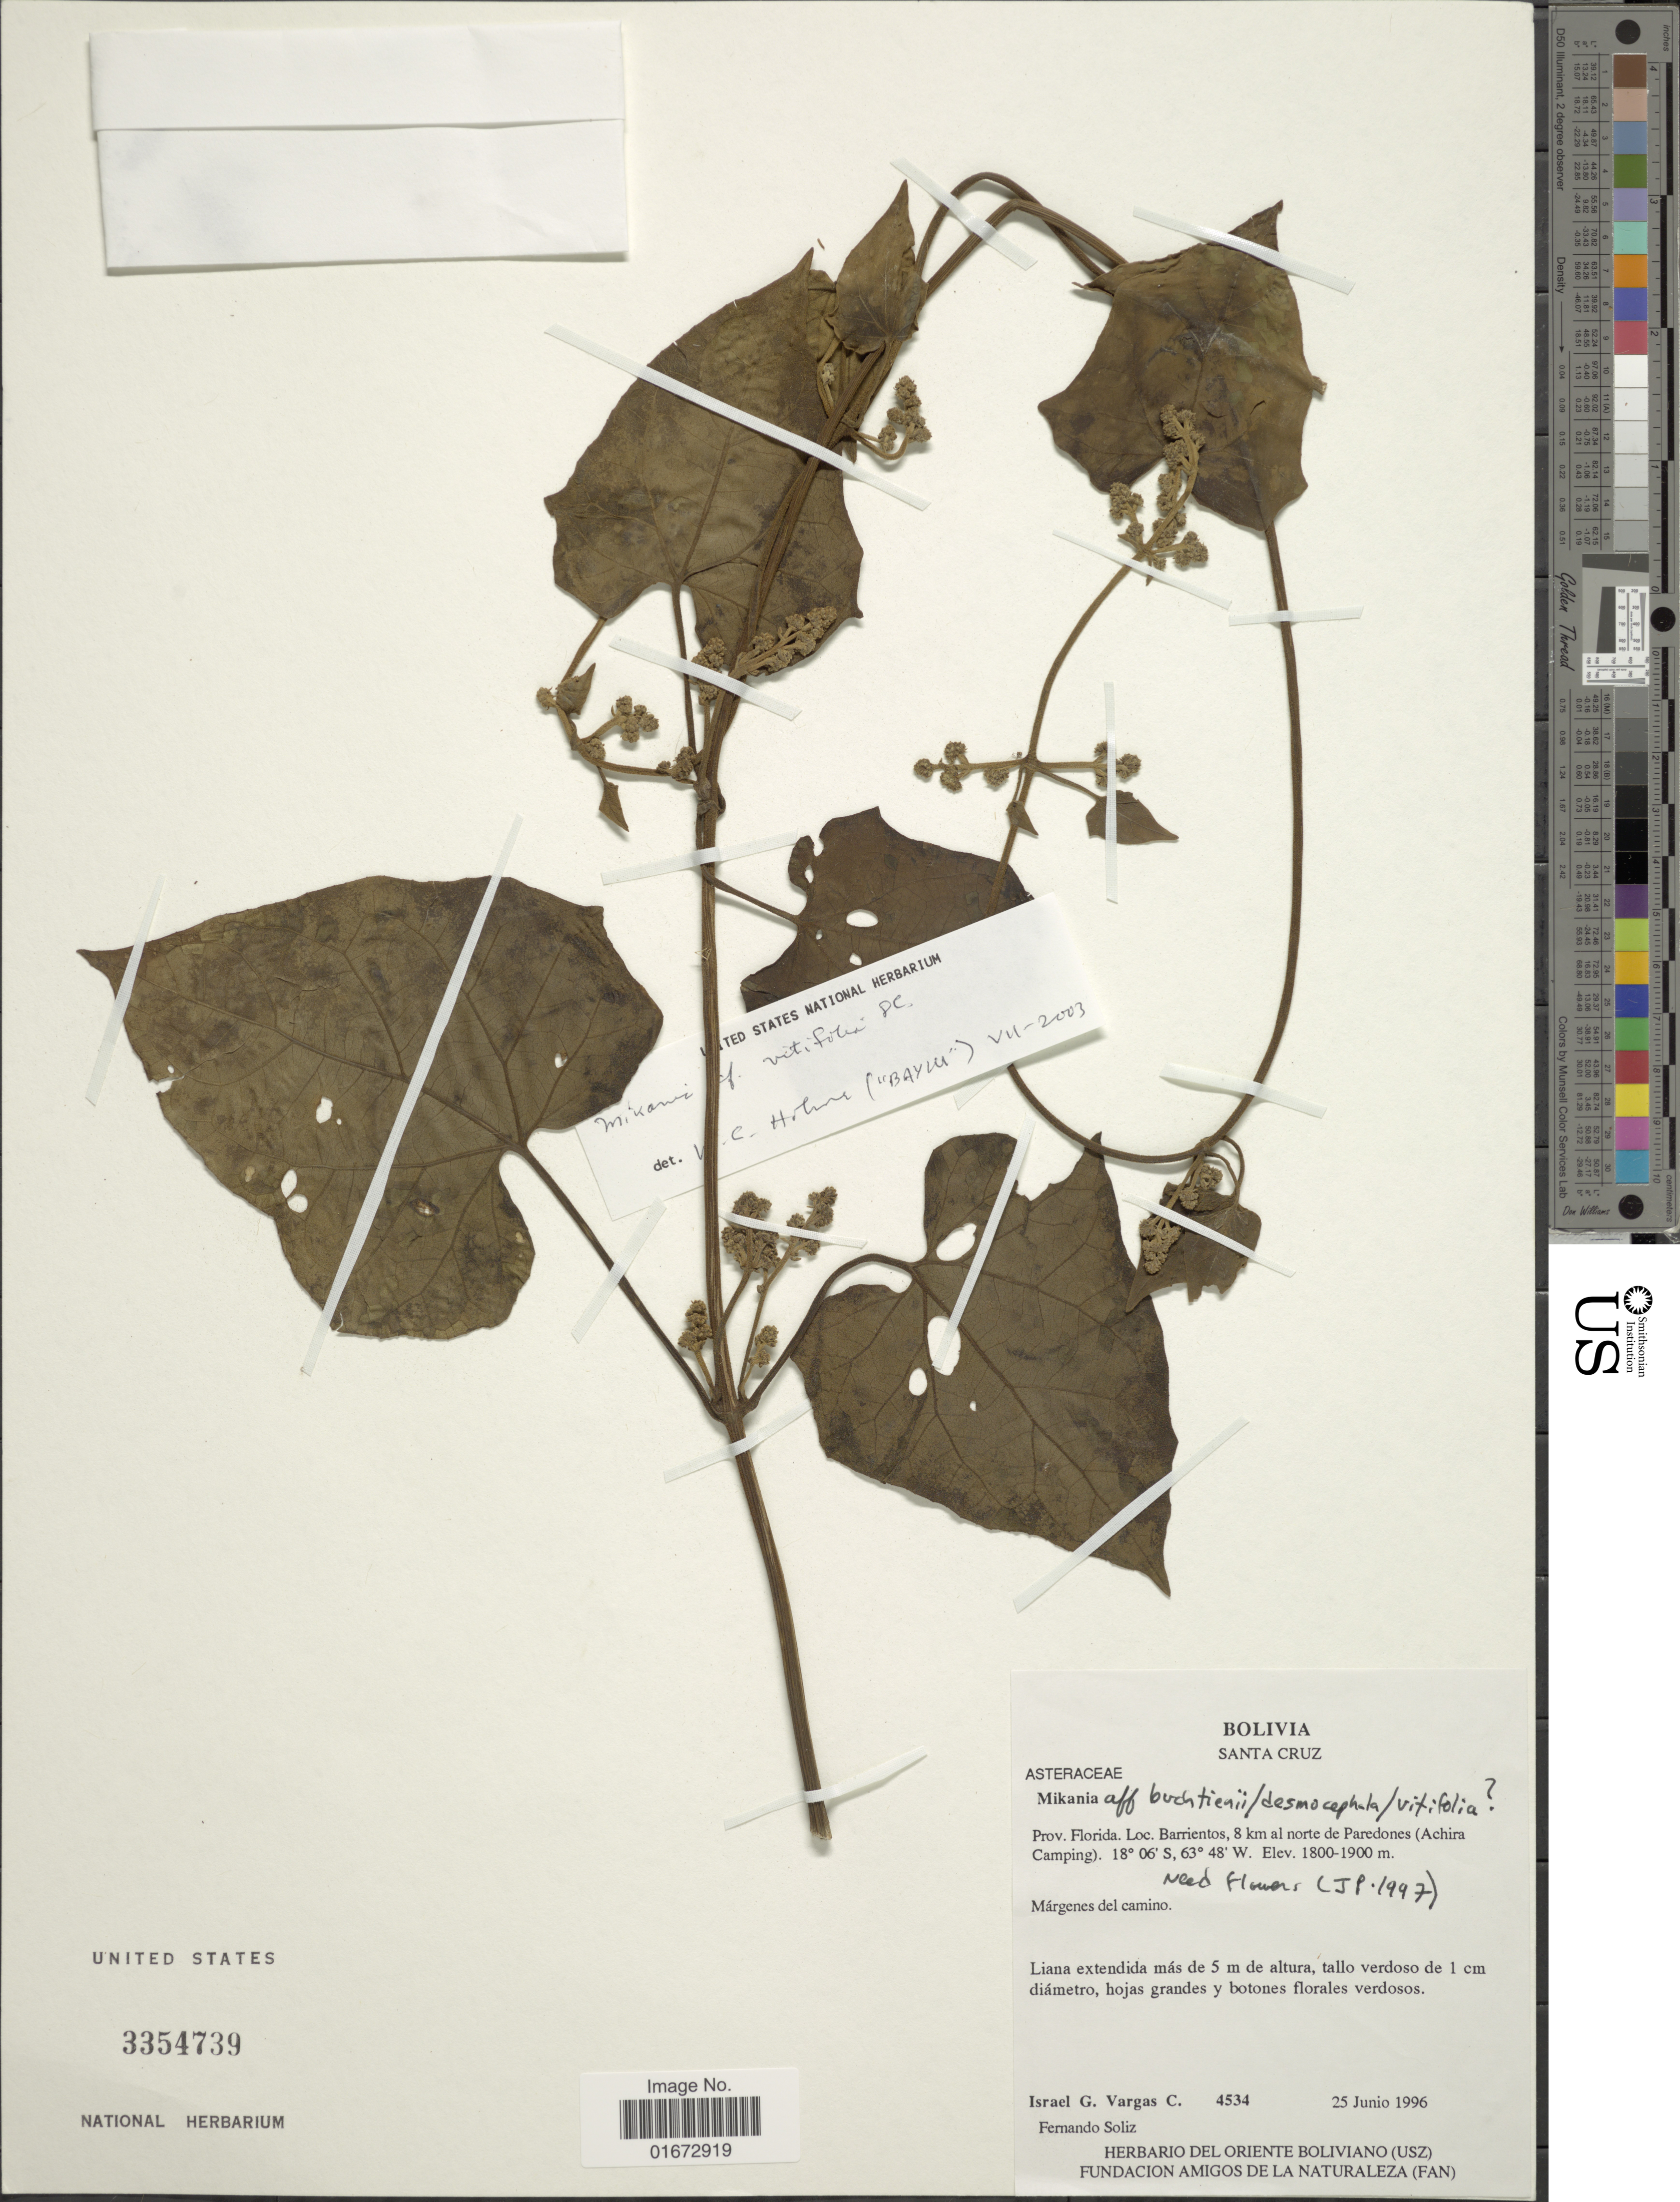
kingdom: Plantae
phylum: Tracheophyta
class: Magnoliopsida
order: Asterales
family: Asteraceae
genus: Mikania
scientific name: Mikania vitifolia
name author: DC.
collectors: I. G. Vargas C. & F. Soliz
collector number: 4534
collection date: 1996-06-25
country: Bolivia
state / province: Santa Cruz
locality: Prov. Florida. Loc. Barrientos, 8 km al norte de Paredones (Achira Camping)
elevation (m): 1800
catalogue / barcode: US 3354739